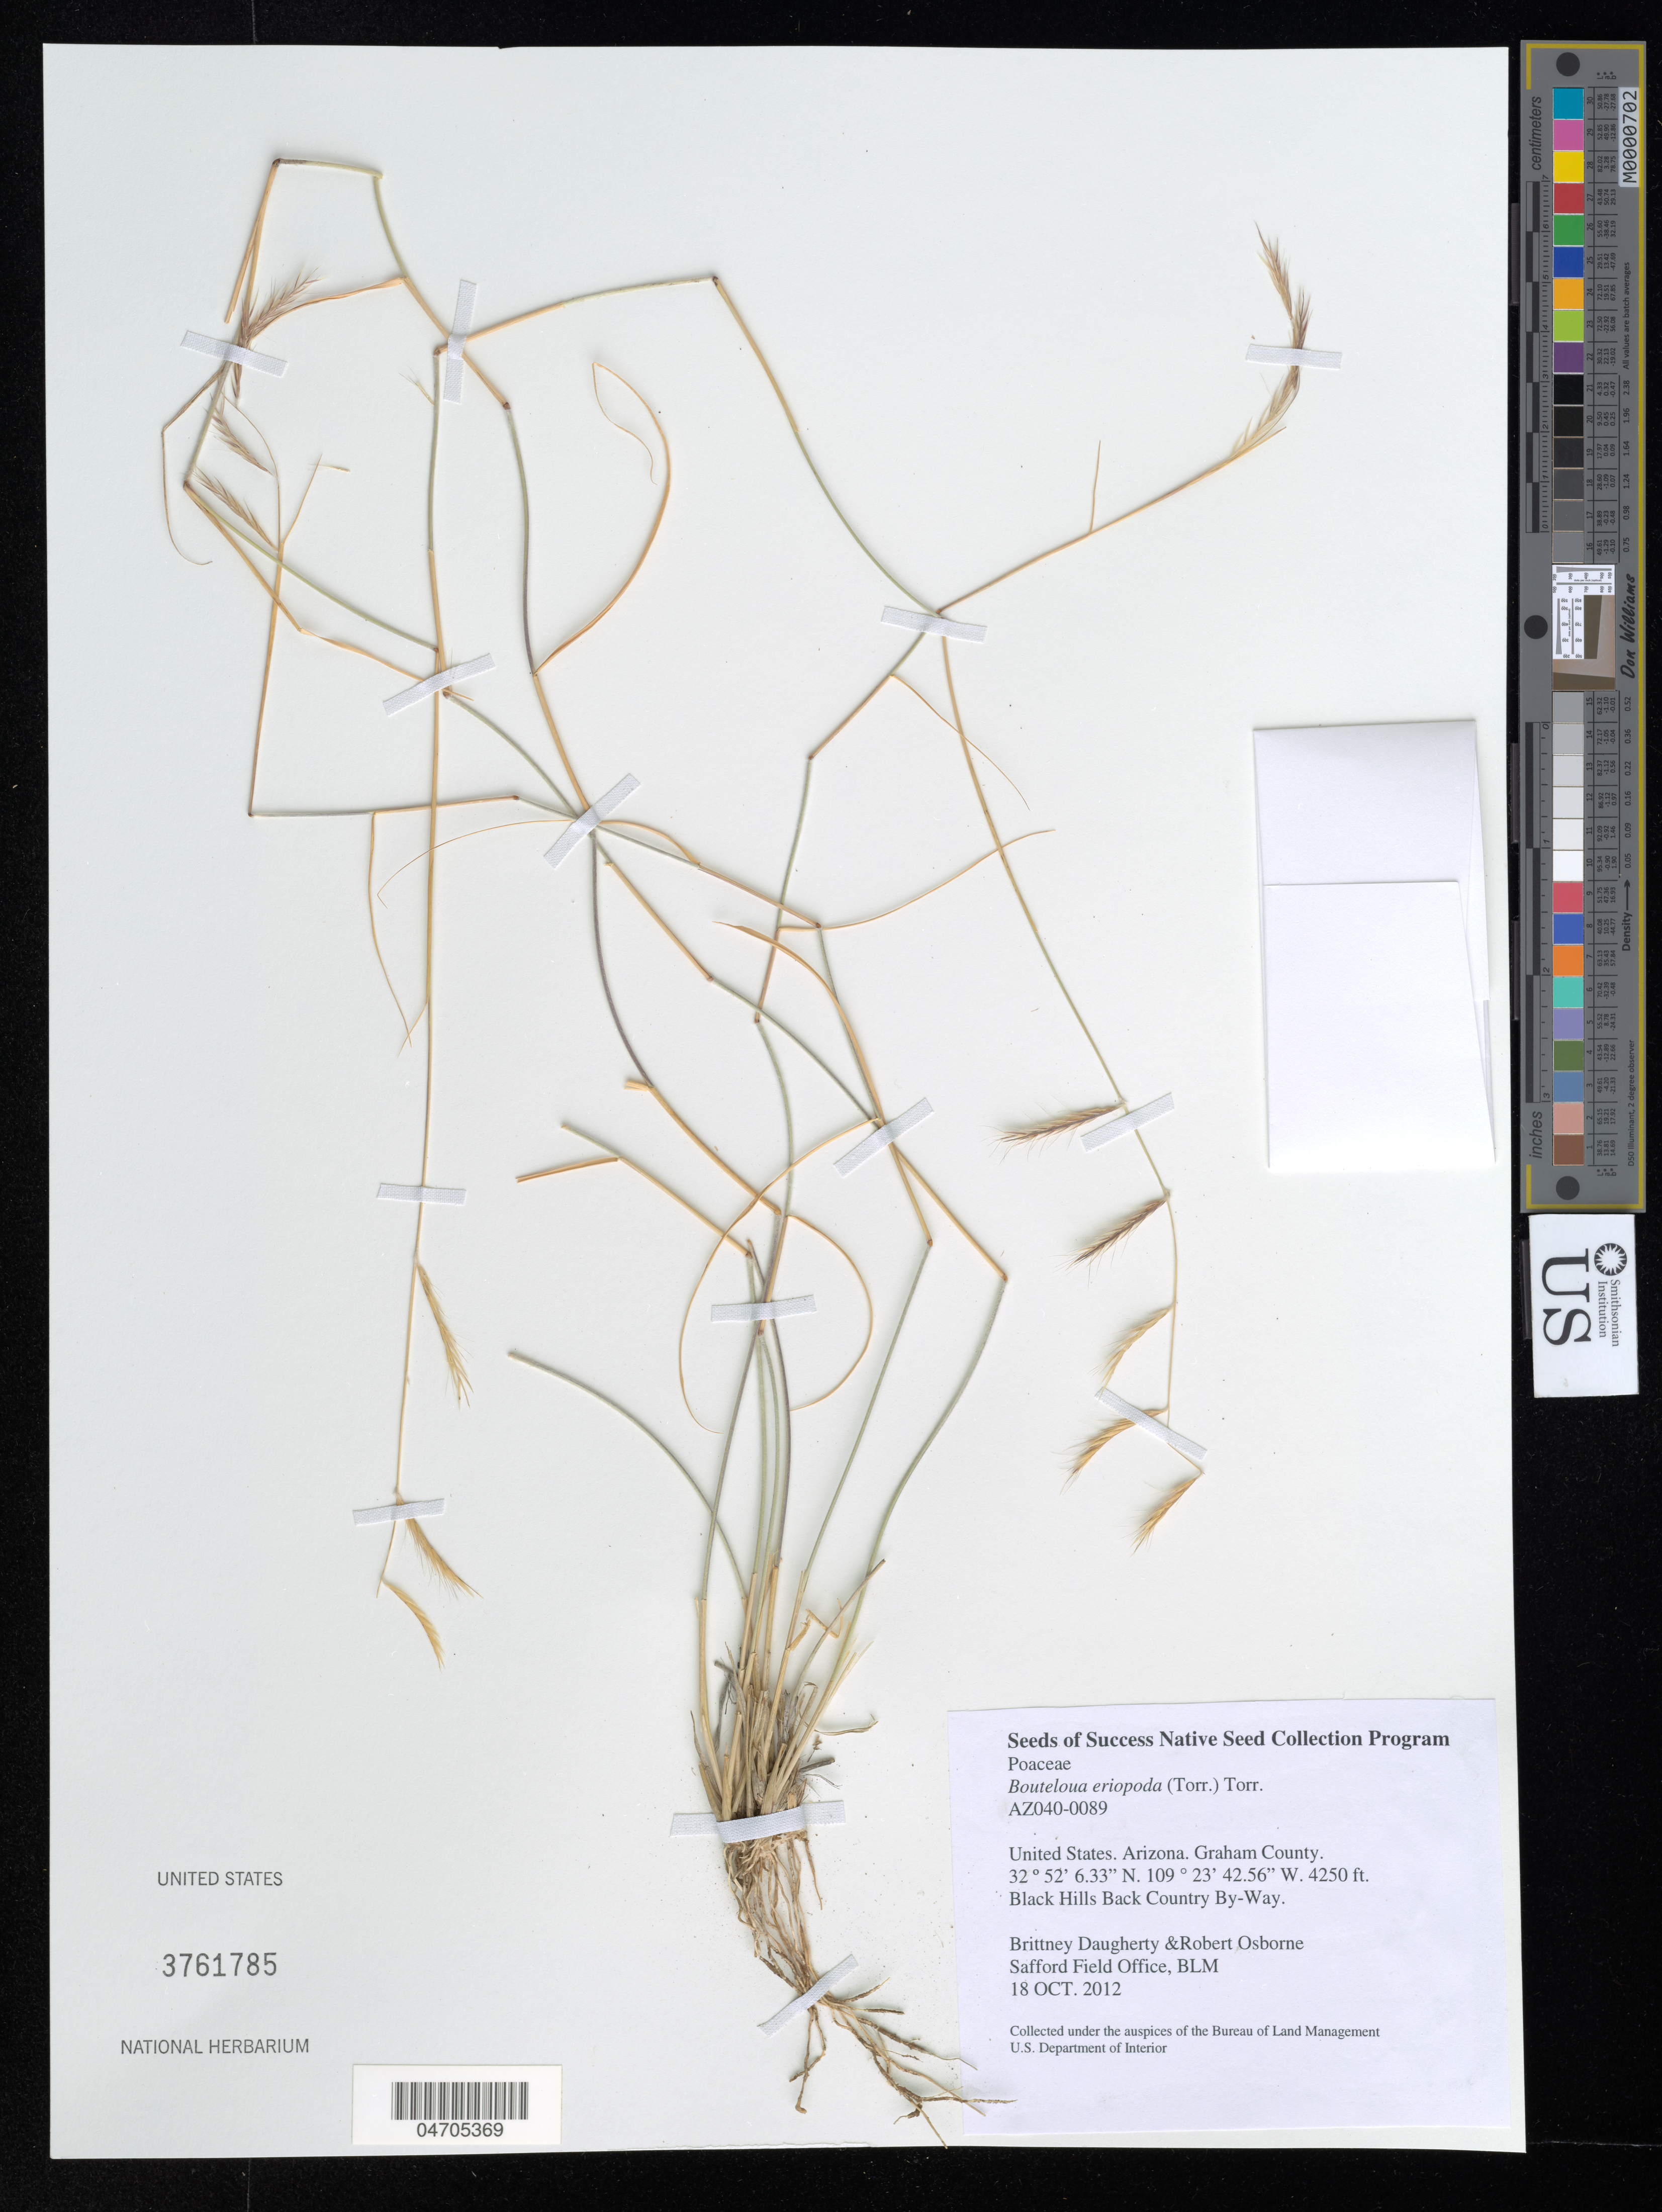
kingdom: Plantae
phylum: Tracheophyta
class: Liliopsida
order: Poales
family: Poaceae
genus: Bouteloua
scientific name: Bouteloua eriopoda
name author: (Torr.) Torr.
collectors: B. Daugherty & R. Osborne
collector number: AZ040-0089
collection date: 2012-10-18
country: United States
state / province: Arizona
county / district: Graham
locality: Graham County. Black Hills Back Country By-Way.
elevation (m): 1295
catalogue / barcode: US 3761785